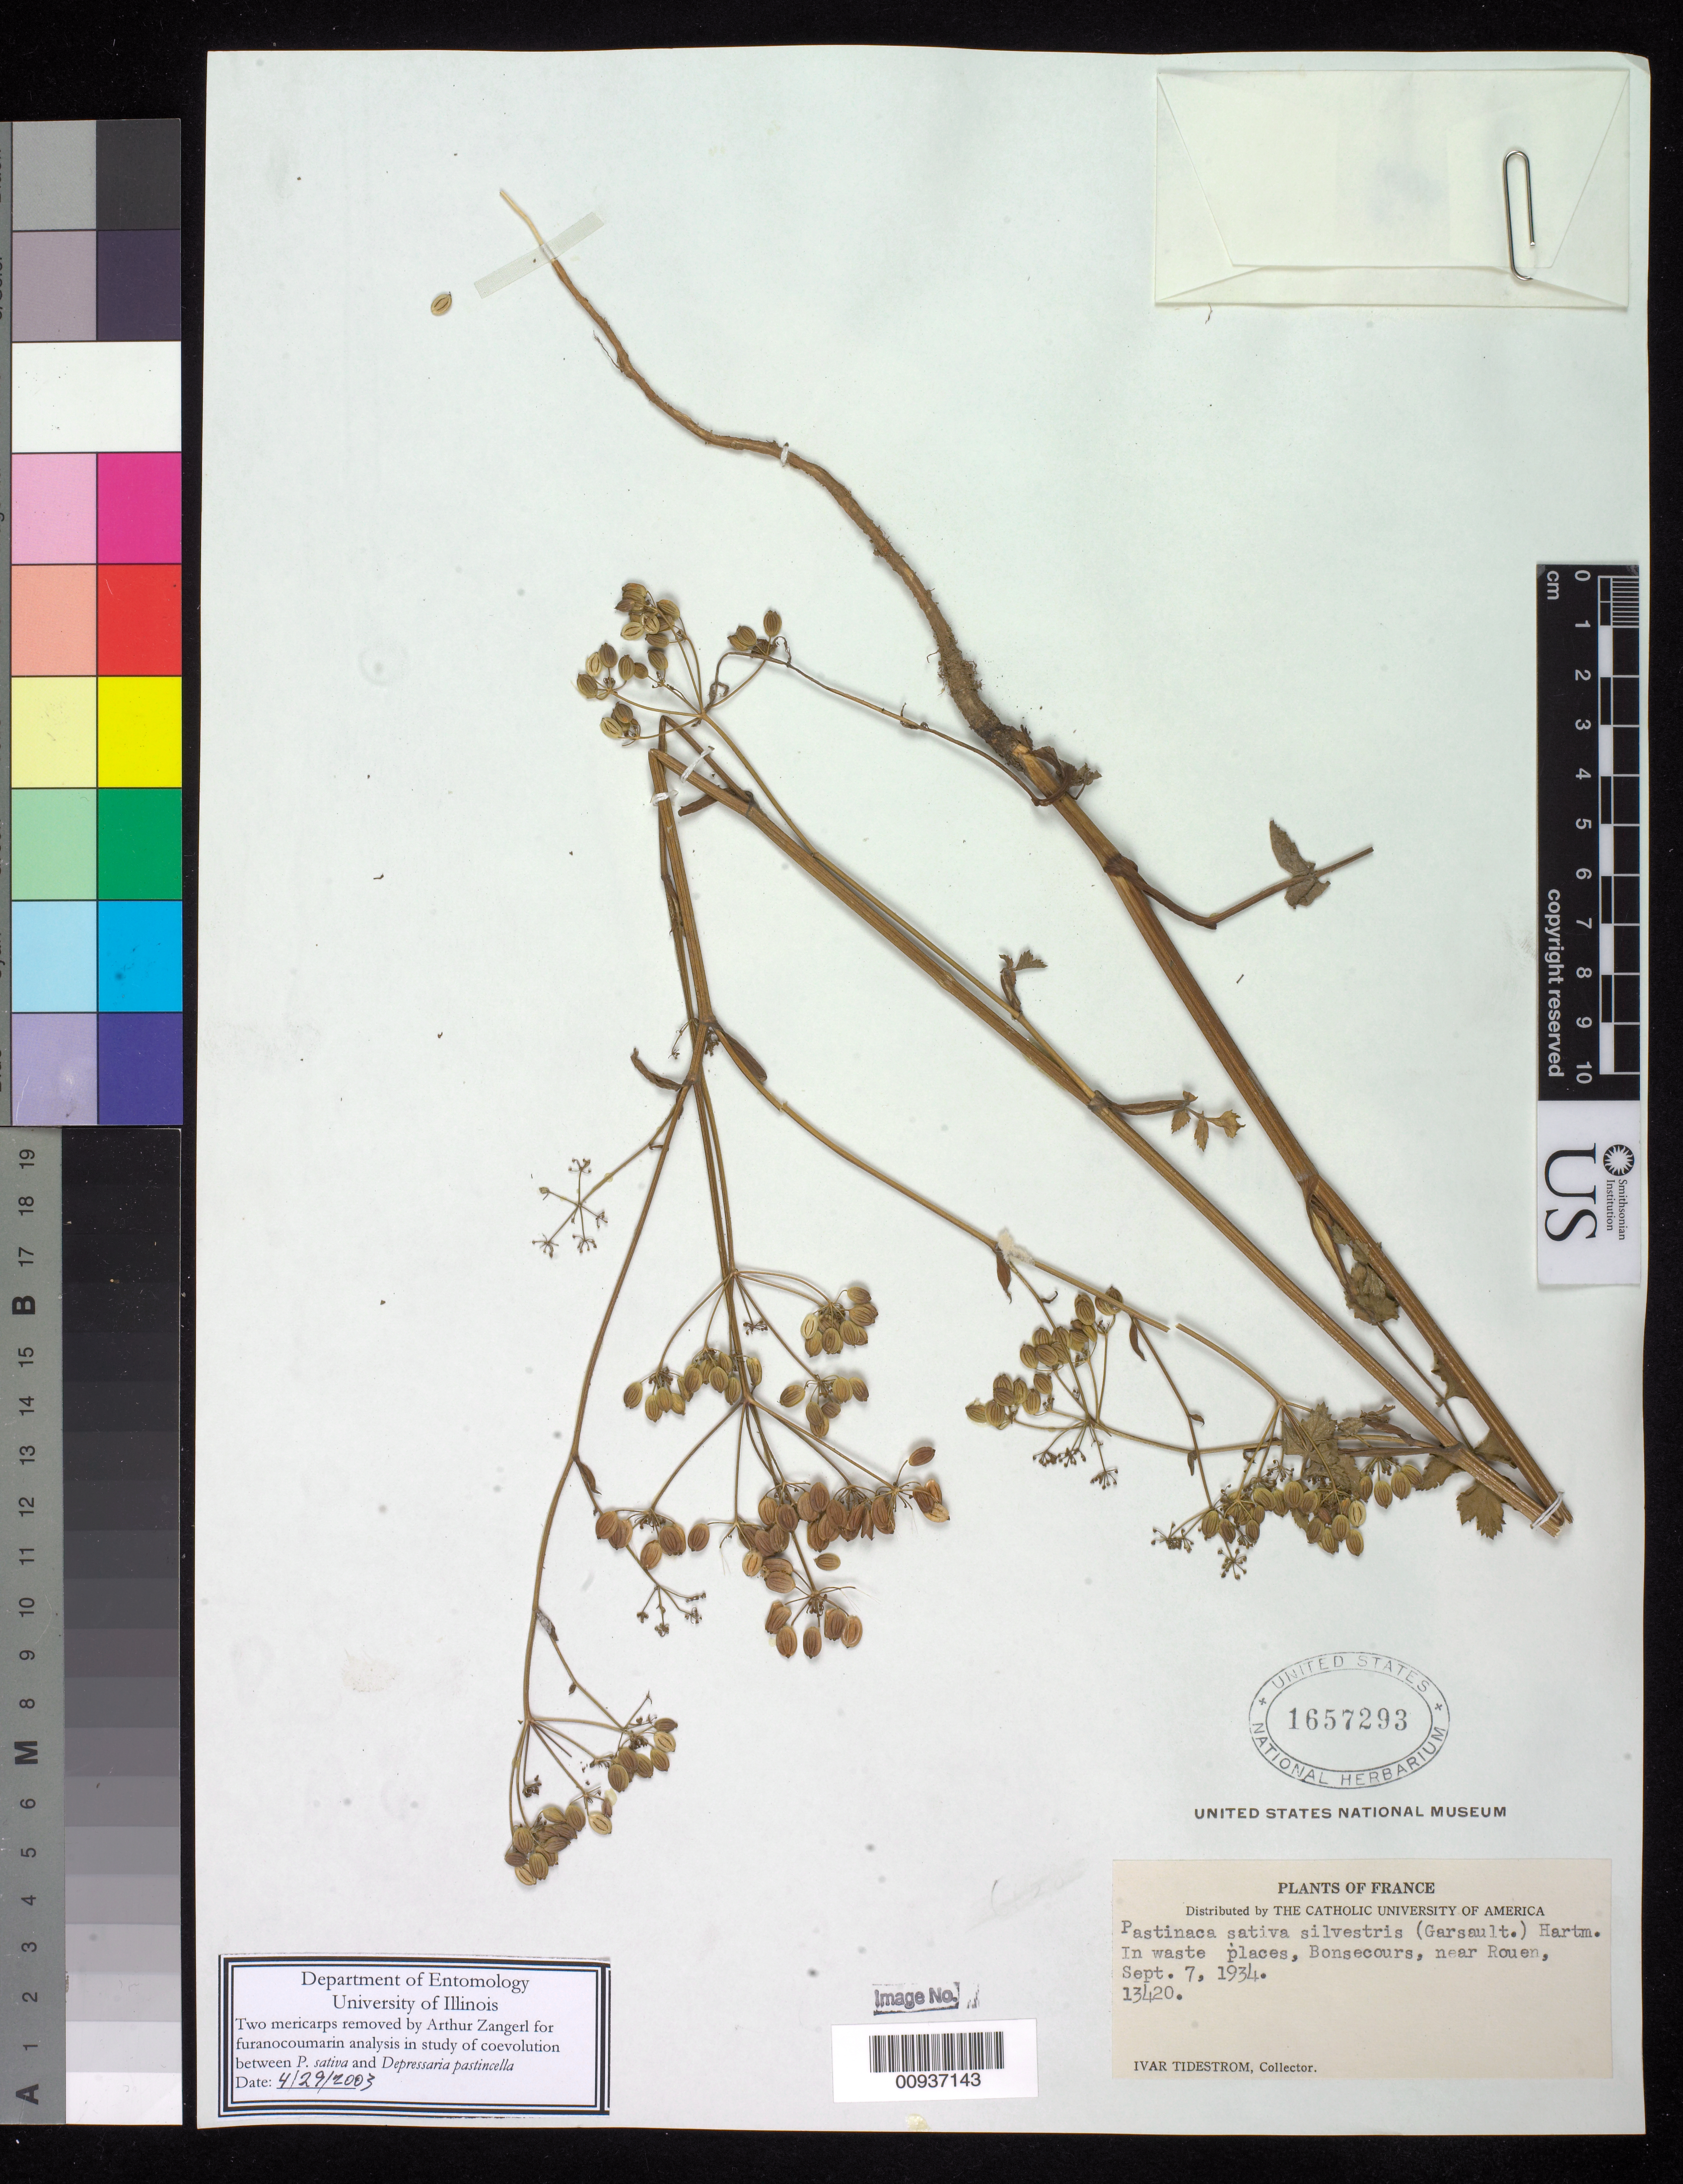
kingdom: Plantae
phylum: Tracheophyta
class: Magnoliopsida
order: Apiales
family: Apiaceae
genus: Pastinaca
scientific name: Pastinaca sativa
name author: L.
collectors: I. F. Tidestrom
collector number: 13420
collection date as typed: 07 Sep 1934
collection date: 1934-09-07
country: France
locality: In waste places, Bonsecours, near Rouen.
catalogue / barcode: US 1657293